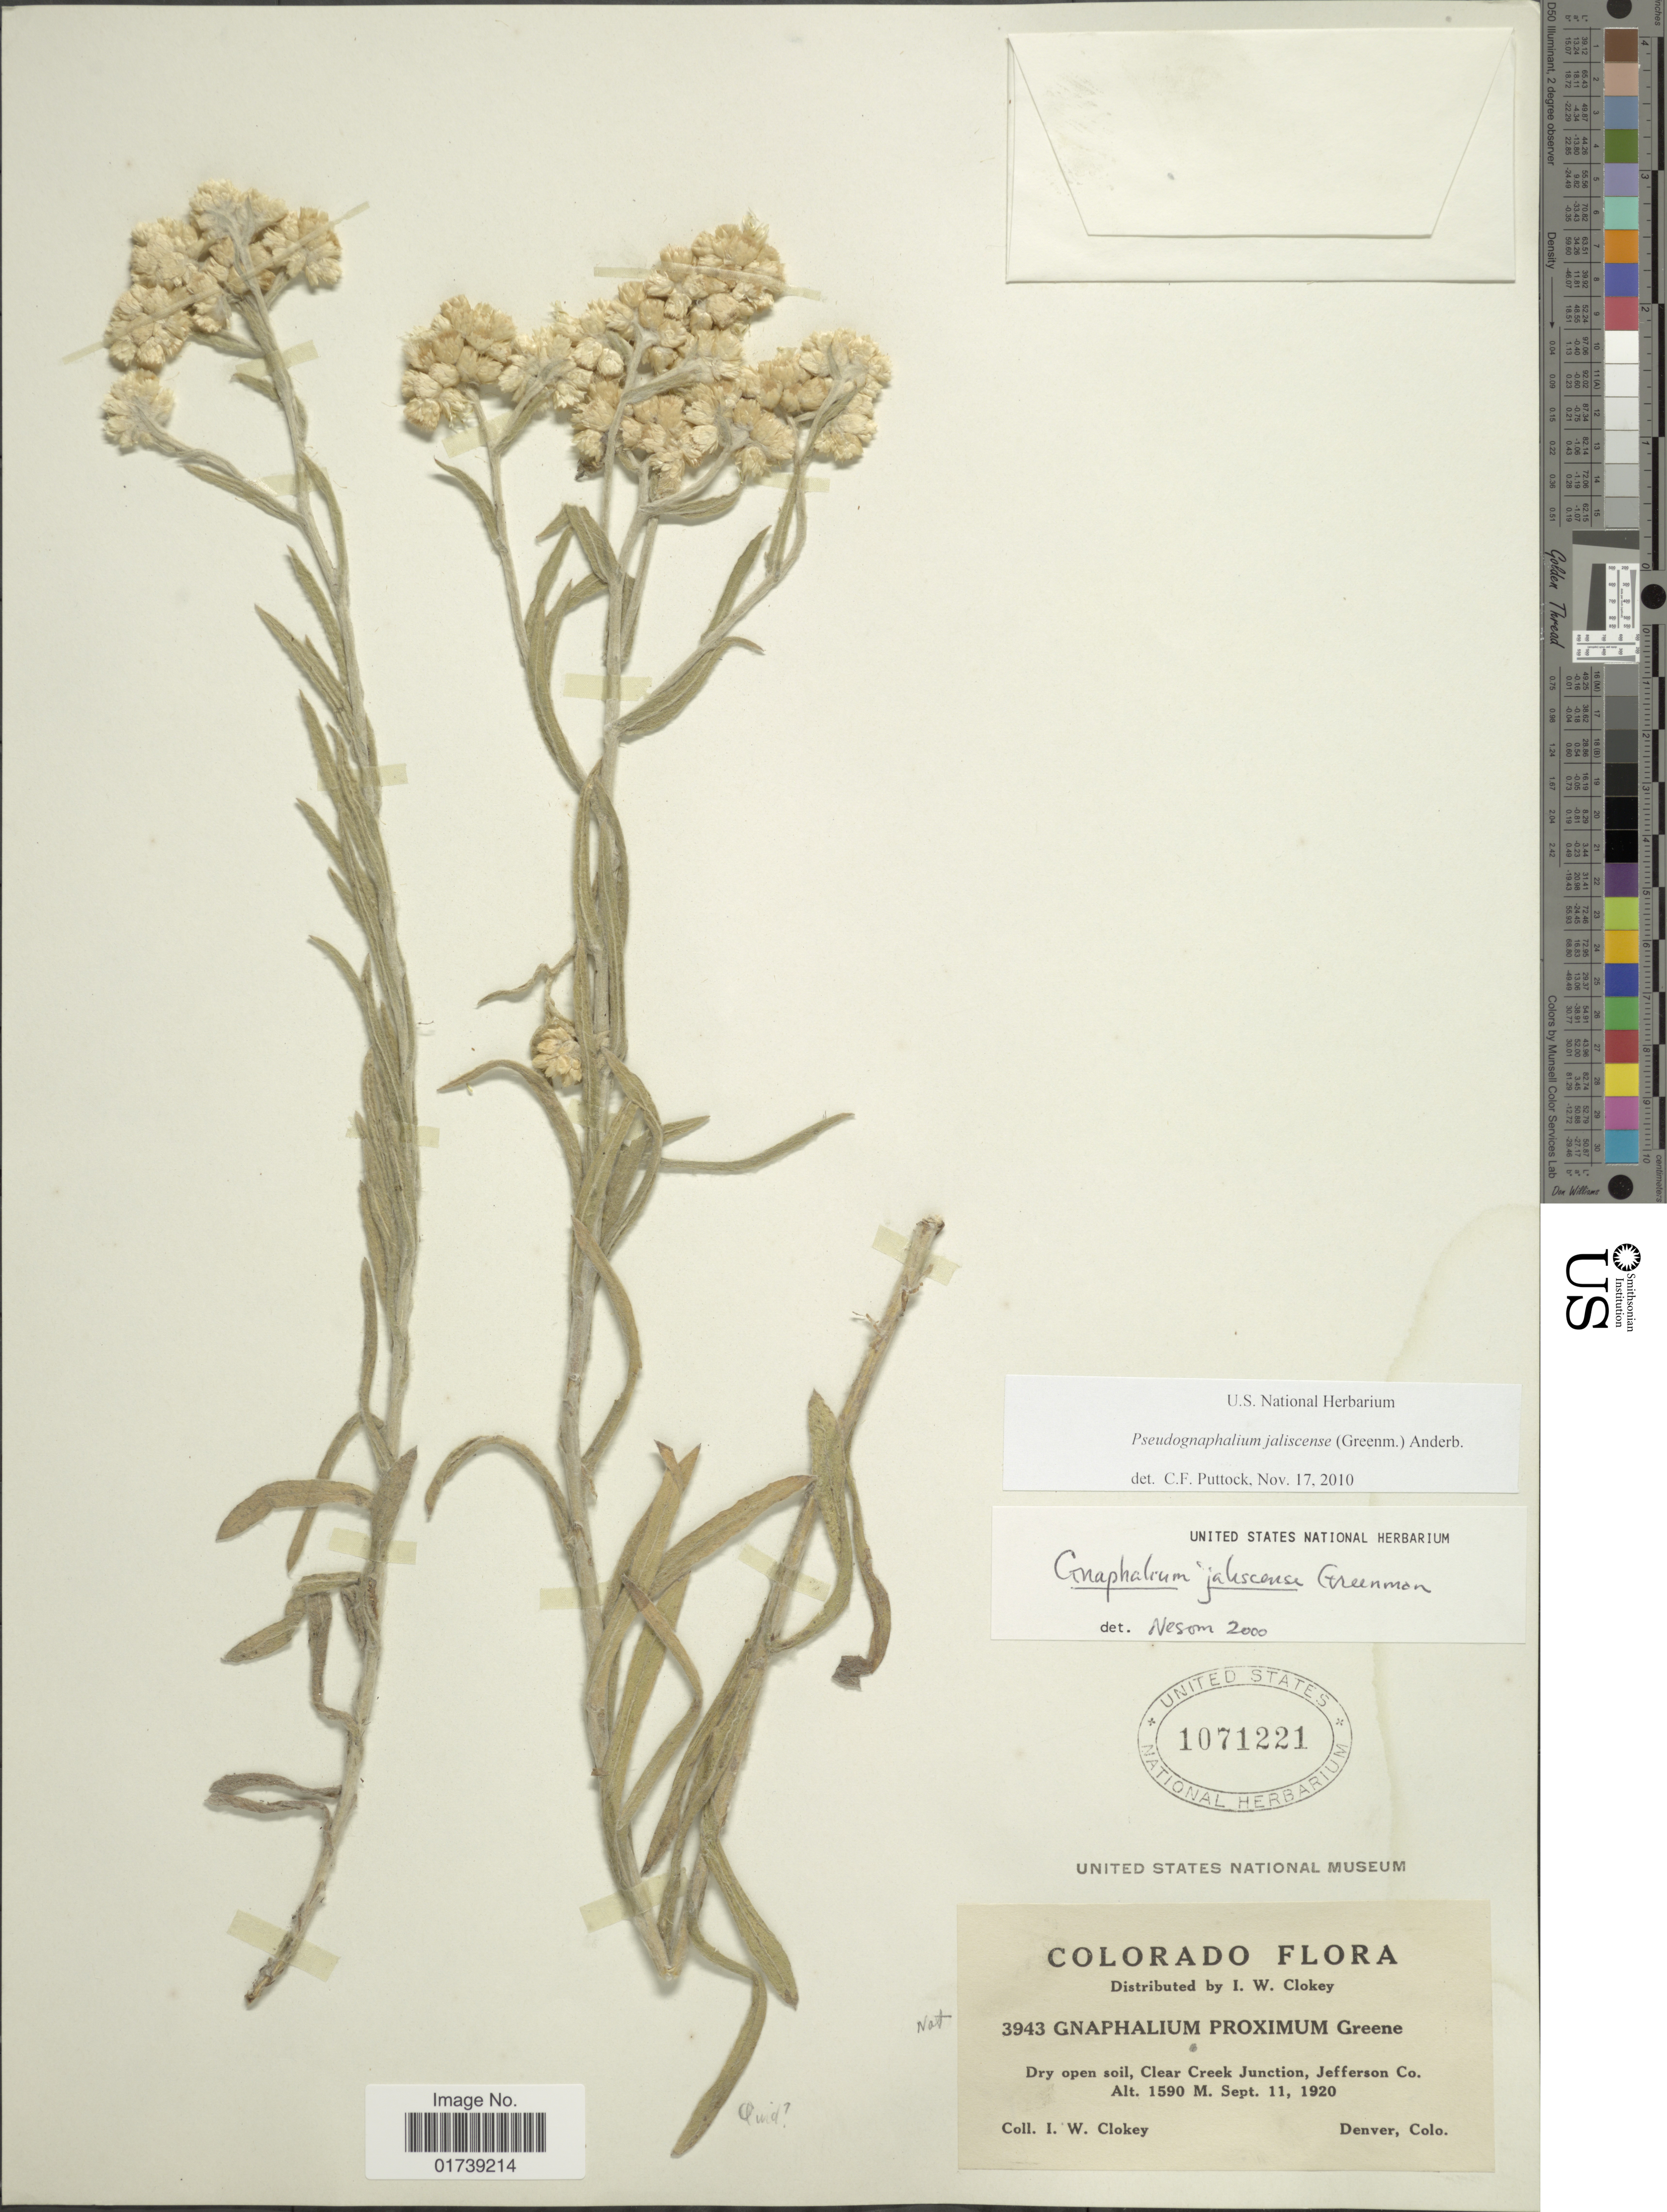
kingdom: Plantae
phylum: Tracheophyta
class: Magnoliopsida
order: Asterales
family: Asteraceae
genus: Pseudognaphalium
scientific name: Pseudognaphalium jaliscense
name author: (Greenm.) Anderb.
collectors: I. W. Clokey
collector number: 393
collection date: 1920-09-11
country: United States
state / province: Colorado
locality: Clear Creek Junction, Jefferson Co.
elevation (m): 1590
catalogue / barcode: US 1071221